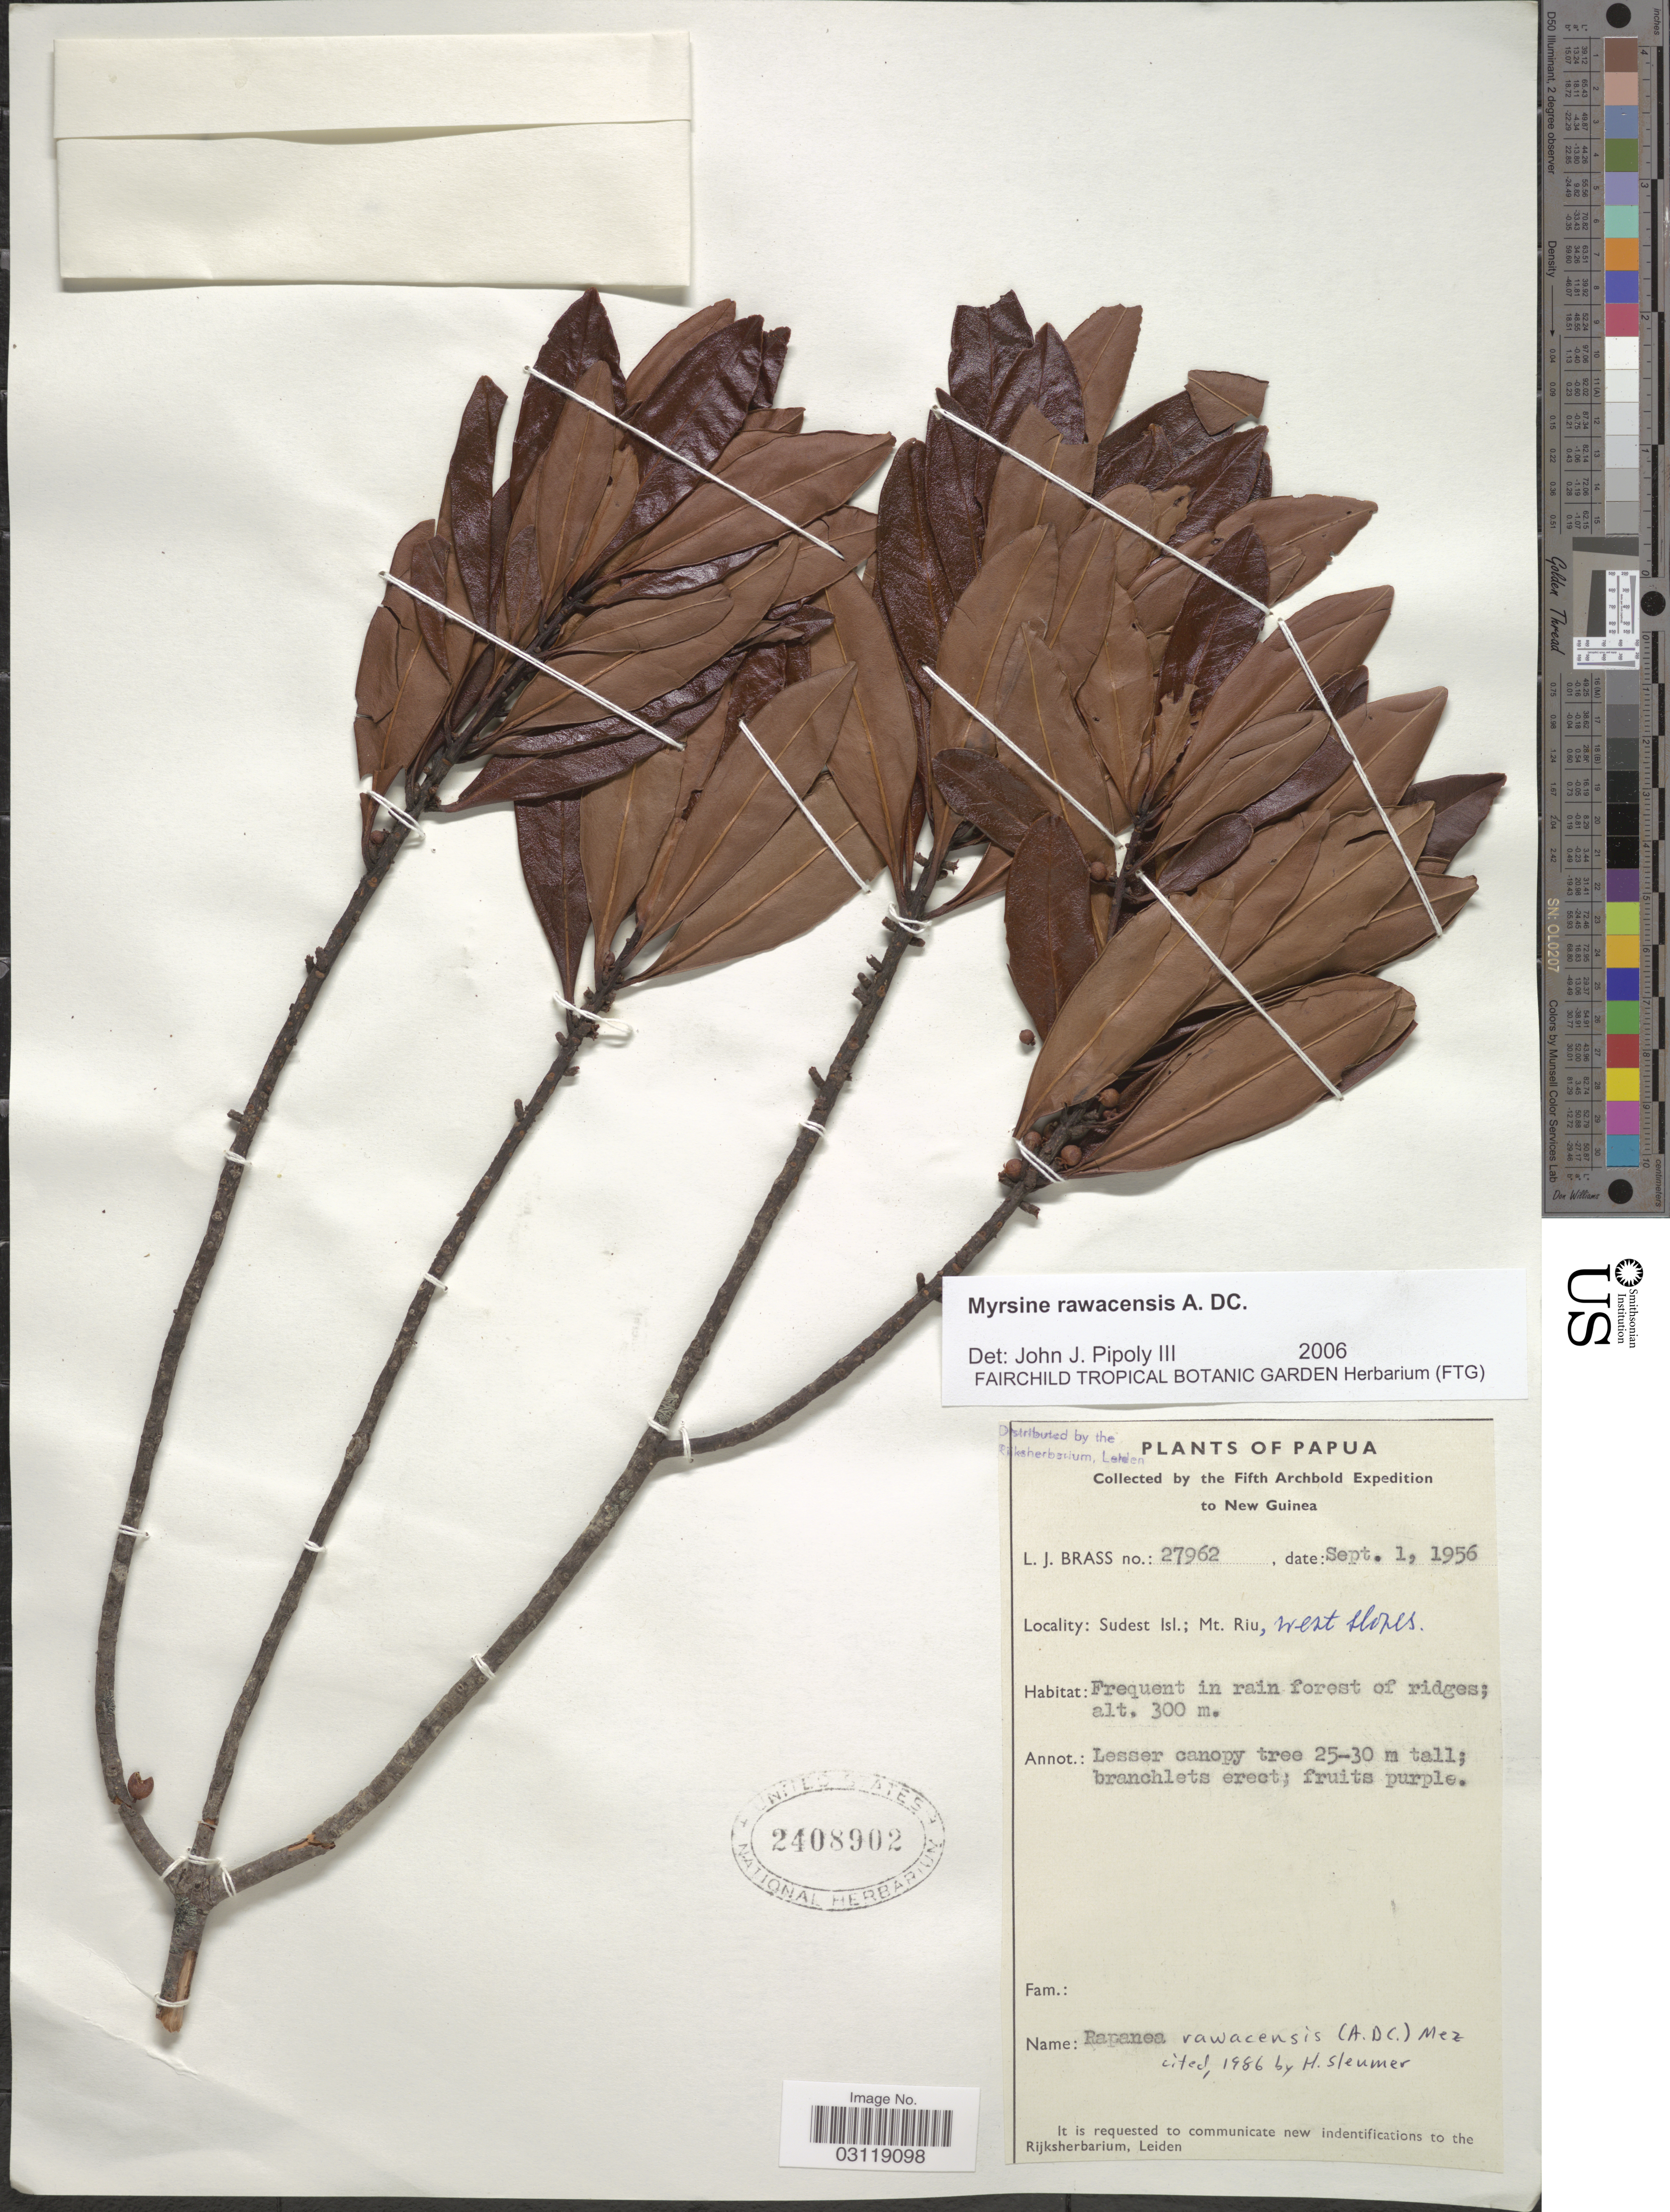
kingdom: Plantae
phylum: Tracheophyta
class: Magnoliopsida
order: Ericales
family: Primulaceae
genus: Rapanea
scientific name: Rapanea rawacensis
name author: (A. DC.) Mez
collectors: L. J. Brass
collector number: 27962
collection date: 1956-09-01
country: Papua New Guinea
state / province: Milne Bay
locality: Papua. New Guinea. Sudest Isl.; Mt. Riu, west slopes.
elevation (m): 300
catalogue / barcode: US 2408902